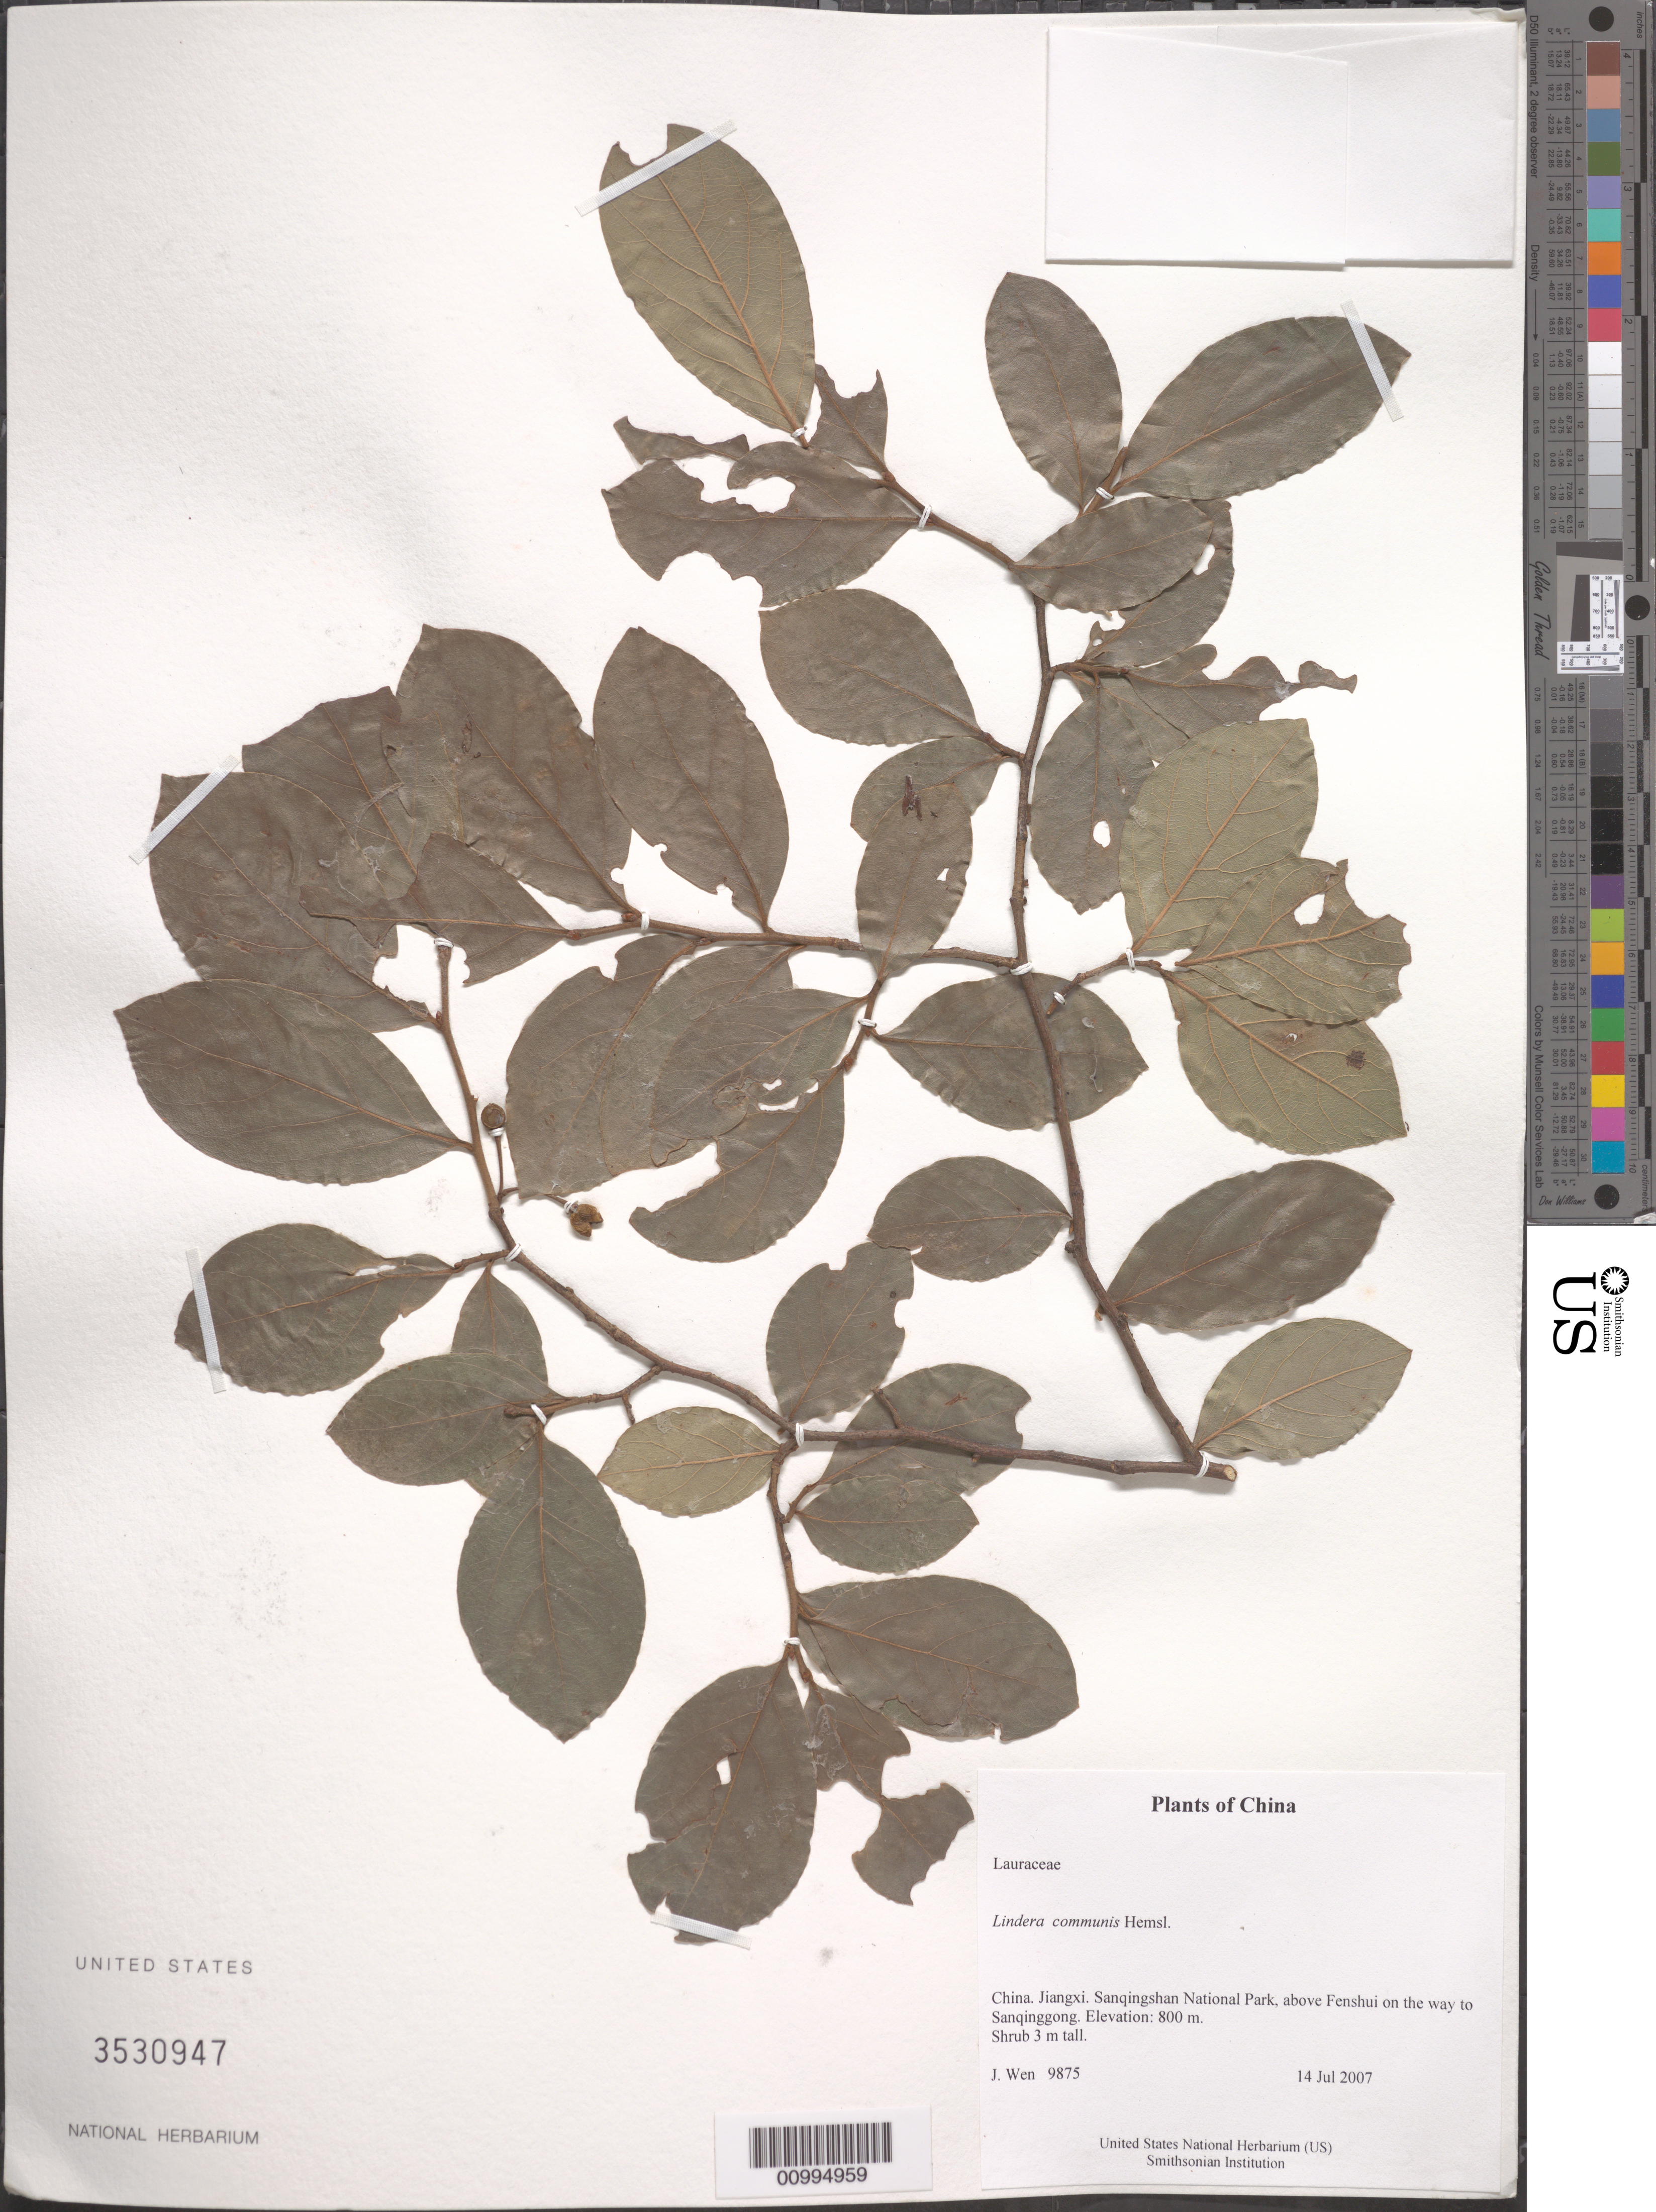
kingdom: Plantae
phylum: Tracheophyta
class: Magnoliopsida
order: Laurales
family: Lauraceae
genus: Lindera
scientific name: Lindera communis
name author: Hemsl.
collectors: J. Wen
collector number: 9875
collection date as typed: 14 Jul 2007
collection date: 2007-07-14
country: China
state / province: Jiangxi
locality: Sanqingshan National Park, above Fenshui on the way to Sanqinggong.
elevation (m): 800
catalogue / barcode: US 3530947